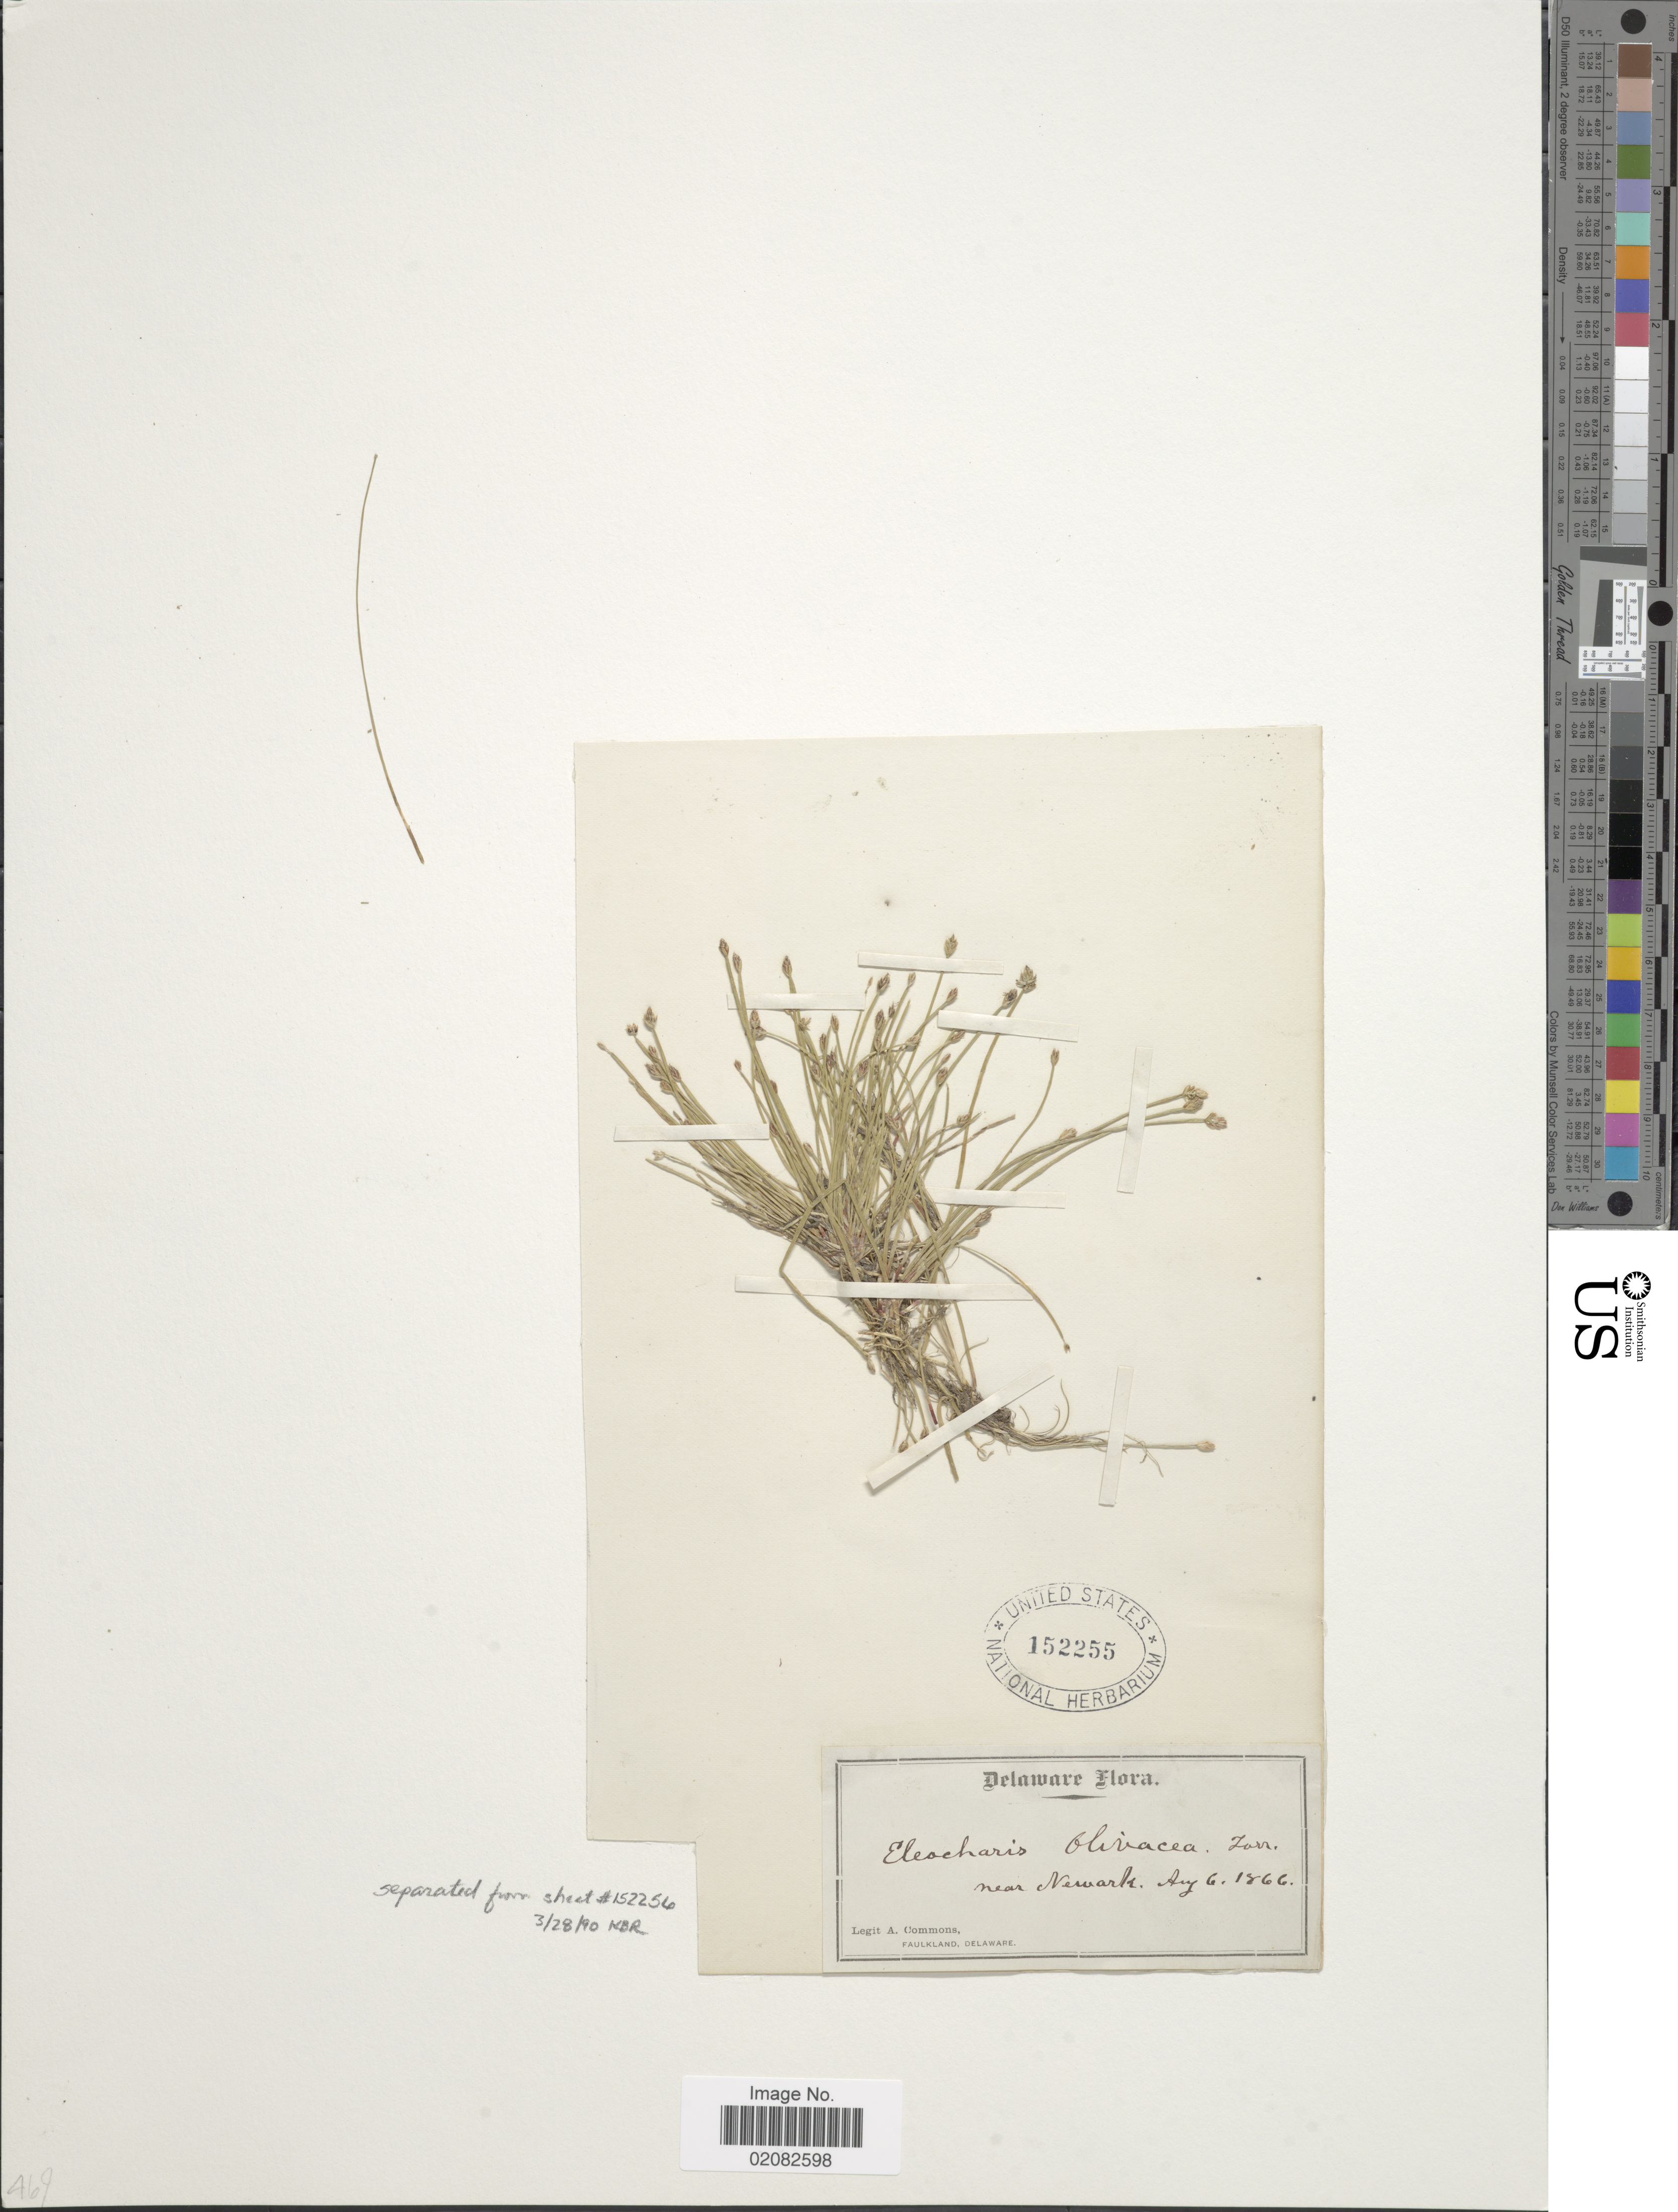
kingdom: Plantae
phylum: Tracheophyta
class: Liliopsida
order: Poales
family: Cyperaceae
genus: Eleocharis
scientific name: Eleocharis flavescens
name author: (Poir.) Urb.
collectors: A. Commons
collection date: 1866-08-06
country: United States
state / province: Delaware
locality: Near Newark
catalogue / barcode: US 152255